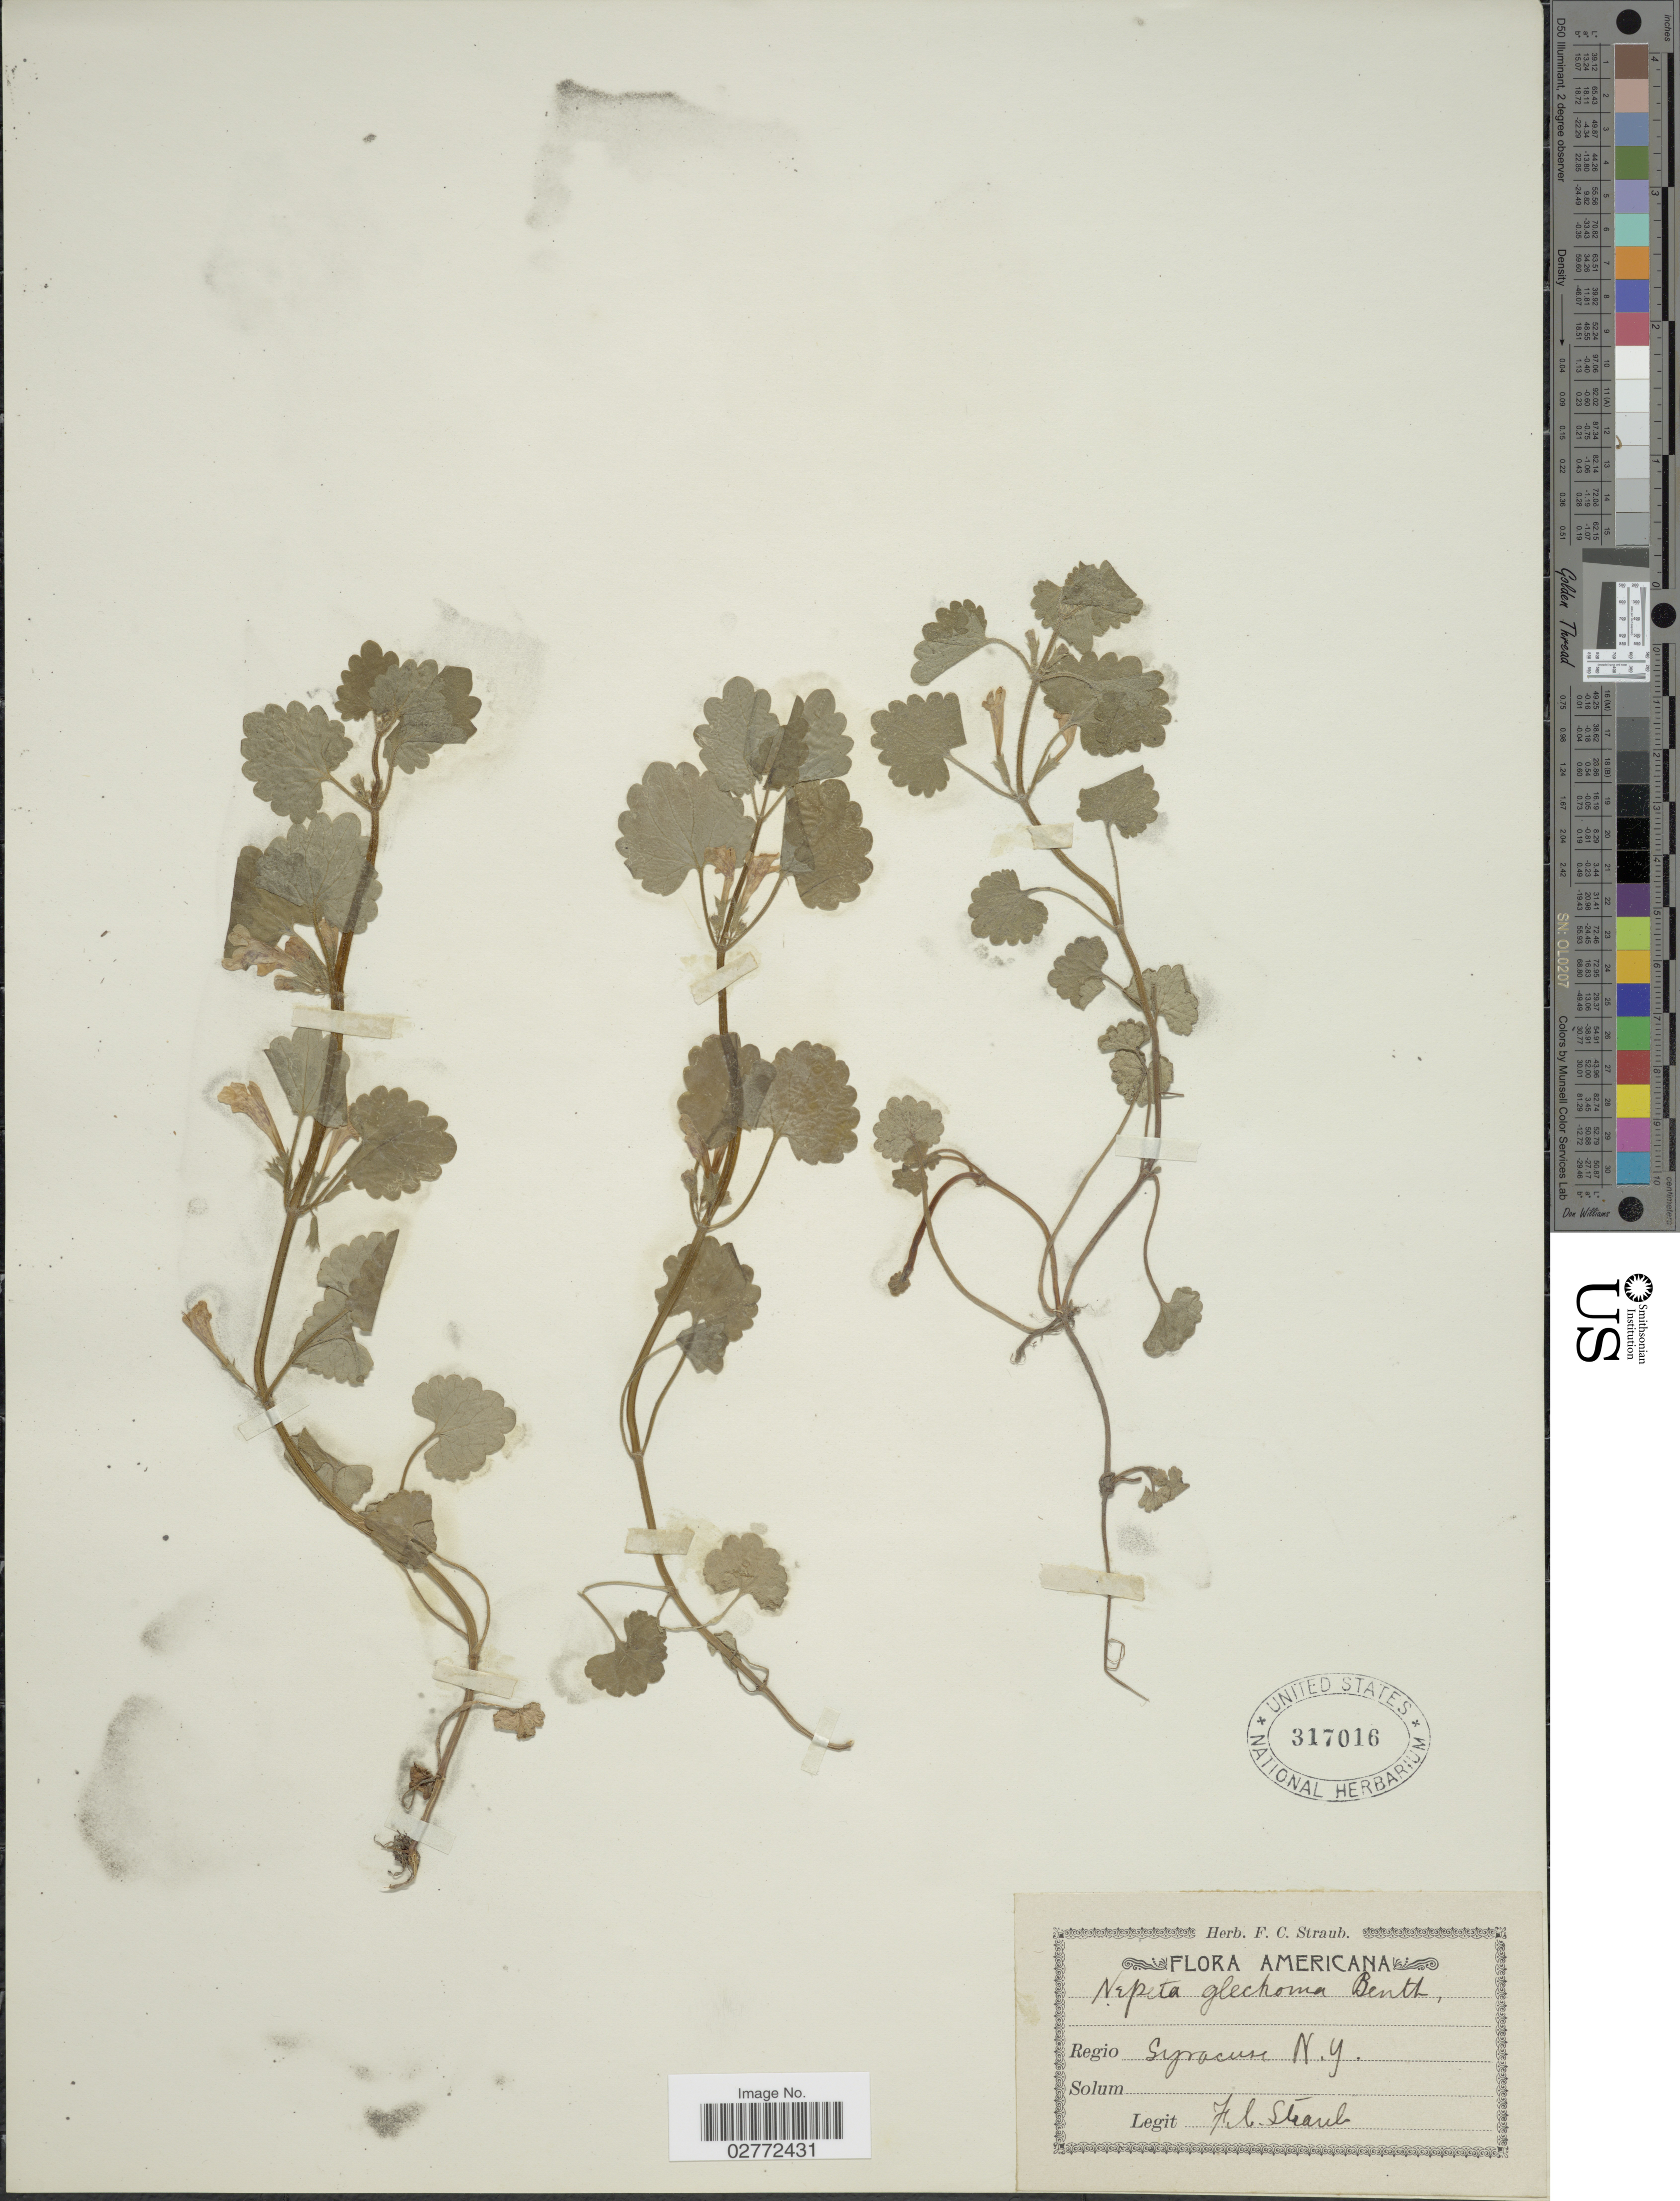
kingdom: Plantae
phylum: Tracheophyta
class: Magnoliopsida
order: Lamiales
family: Lamiaceae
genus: Glechoma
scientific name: Glechoma hederacea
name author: L.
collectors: F. Straub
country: United States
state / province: New York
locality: Syracuse.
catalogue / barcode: US 317016